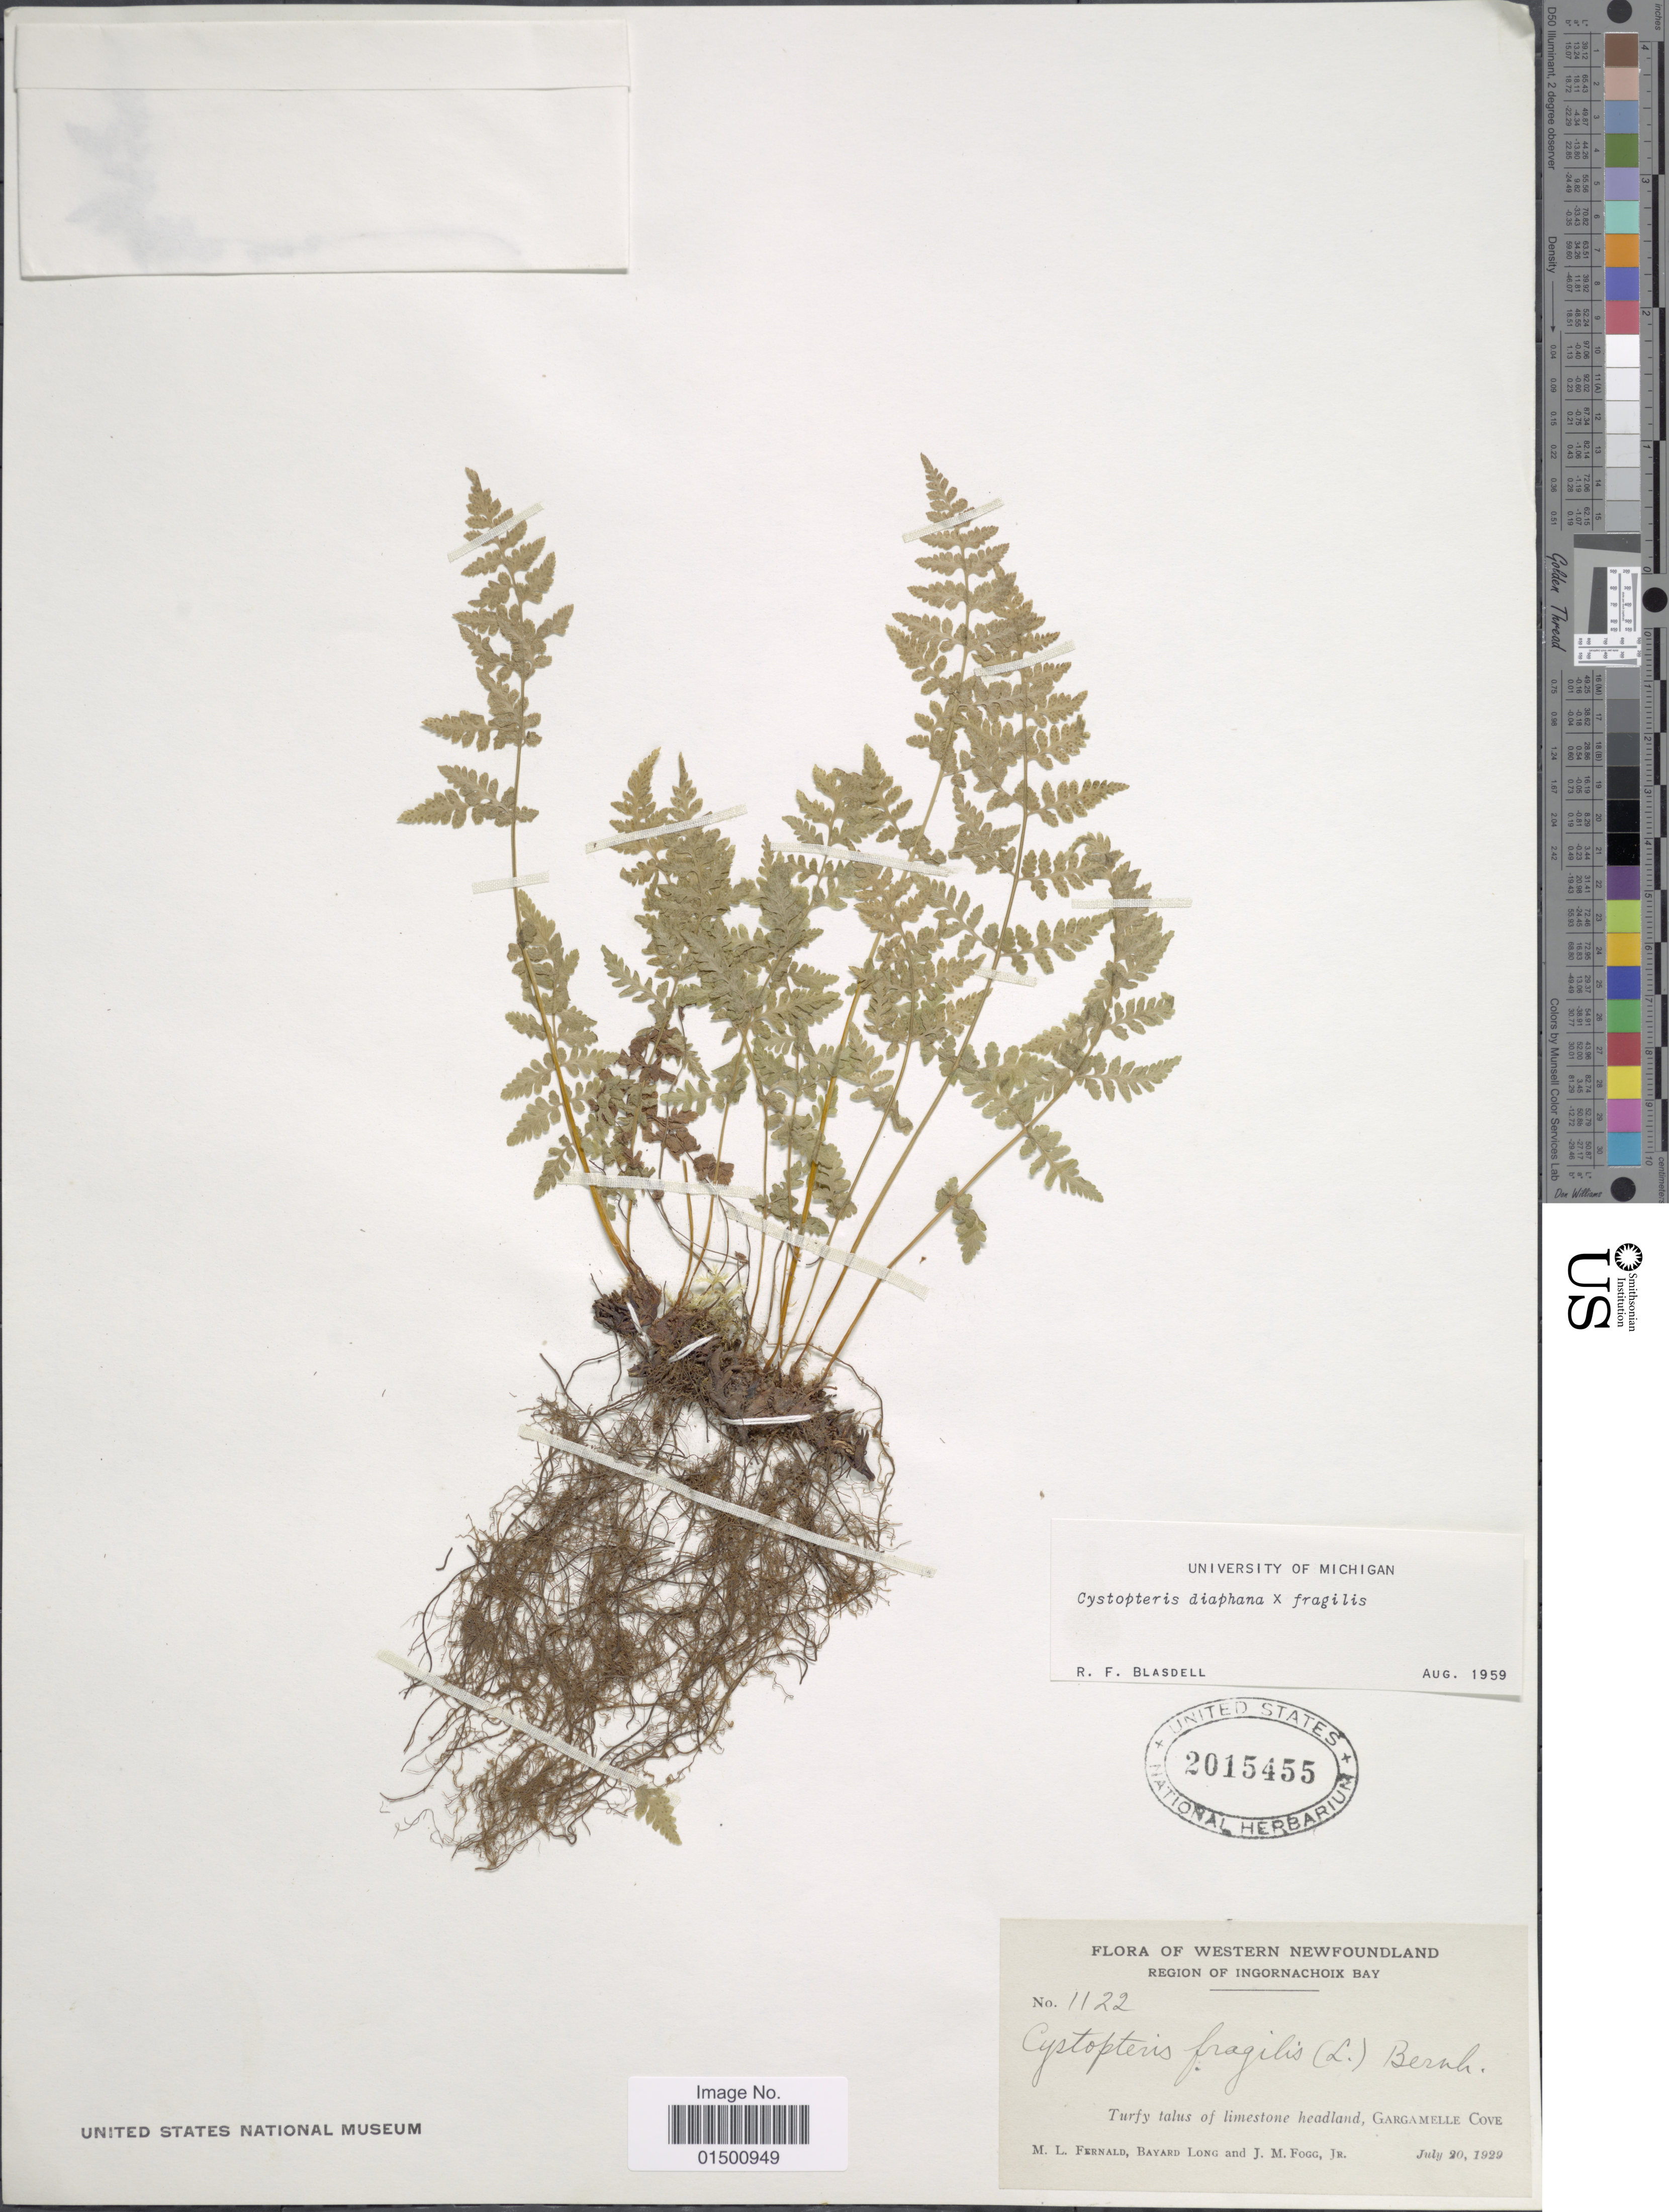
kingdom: Plantae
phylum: Tracheophyta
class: Polypodiopsida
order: Polypodiales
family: Cystopteridaceae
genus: Cystopteris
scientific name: Cystopteris diaphana x C. fragilis (L.) Bernh.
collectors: M. L. Fernald, B. Long & J. Fogg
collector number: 1122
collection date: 1929-07-20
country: Canada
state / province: Newfoundland and Labrador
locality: British columbia, Western Newfoundland, Region of Ingornachoix Bay, Turfy talus of limestone headland, Gargamelle Cove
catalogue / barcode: US 2015455